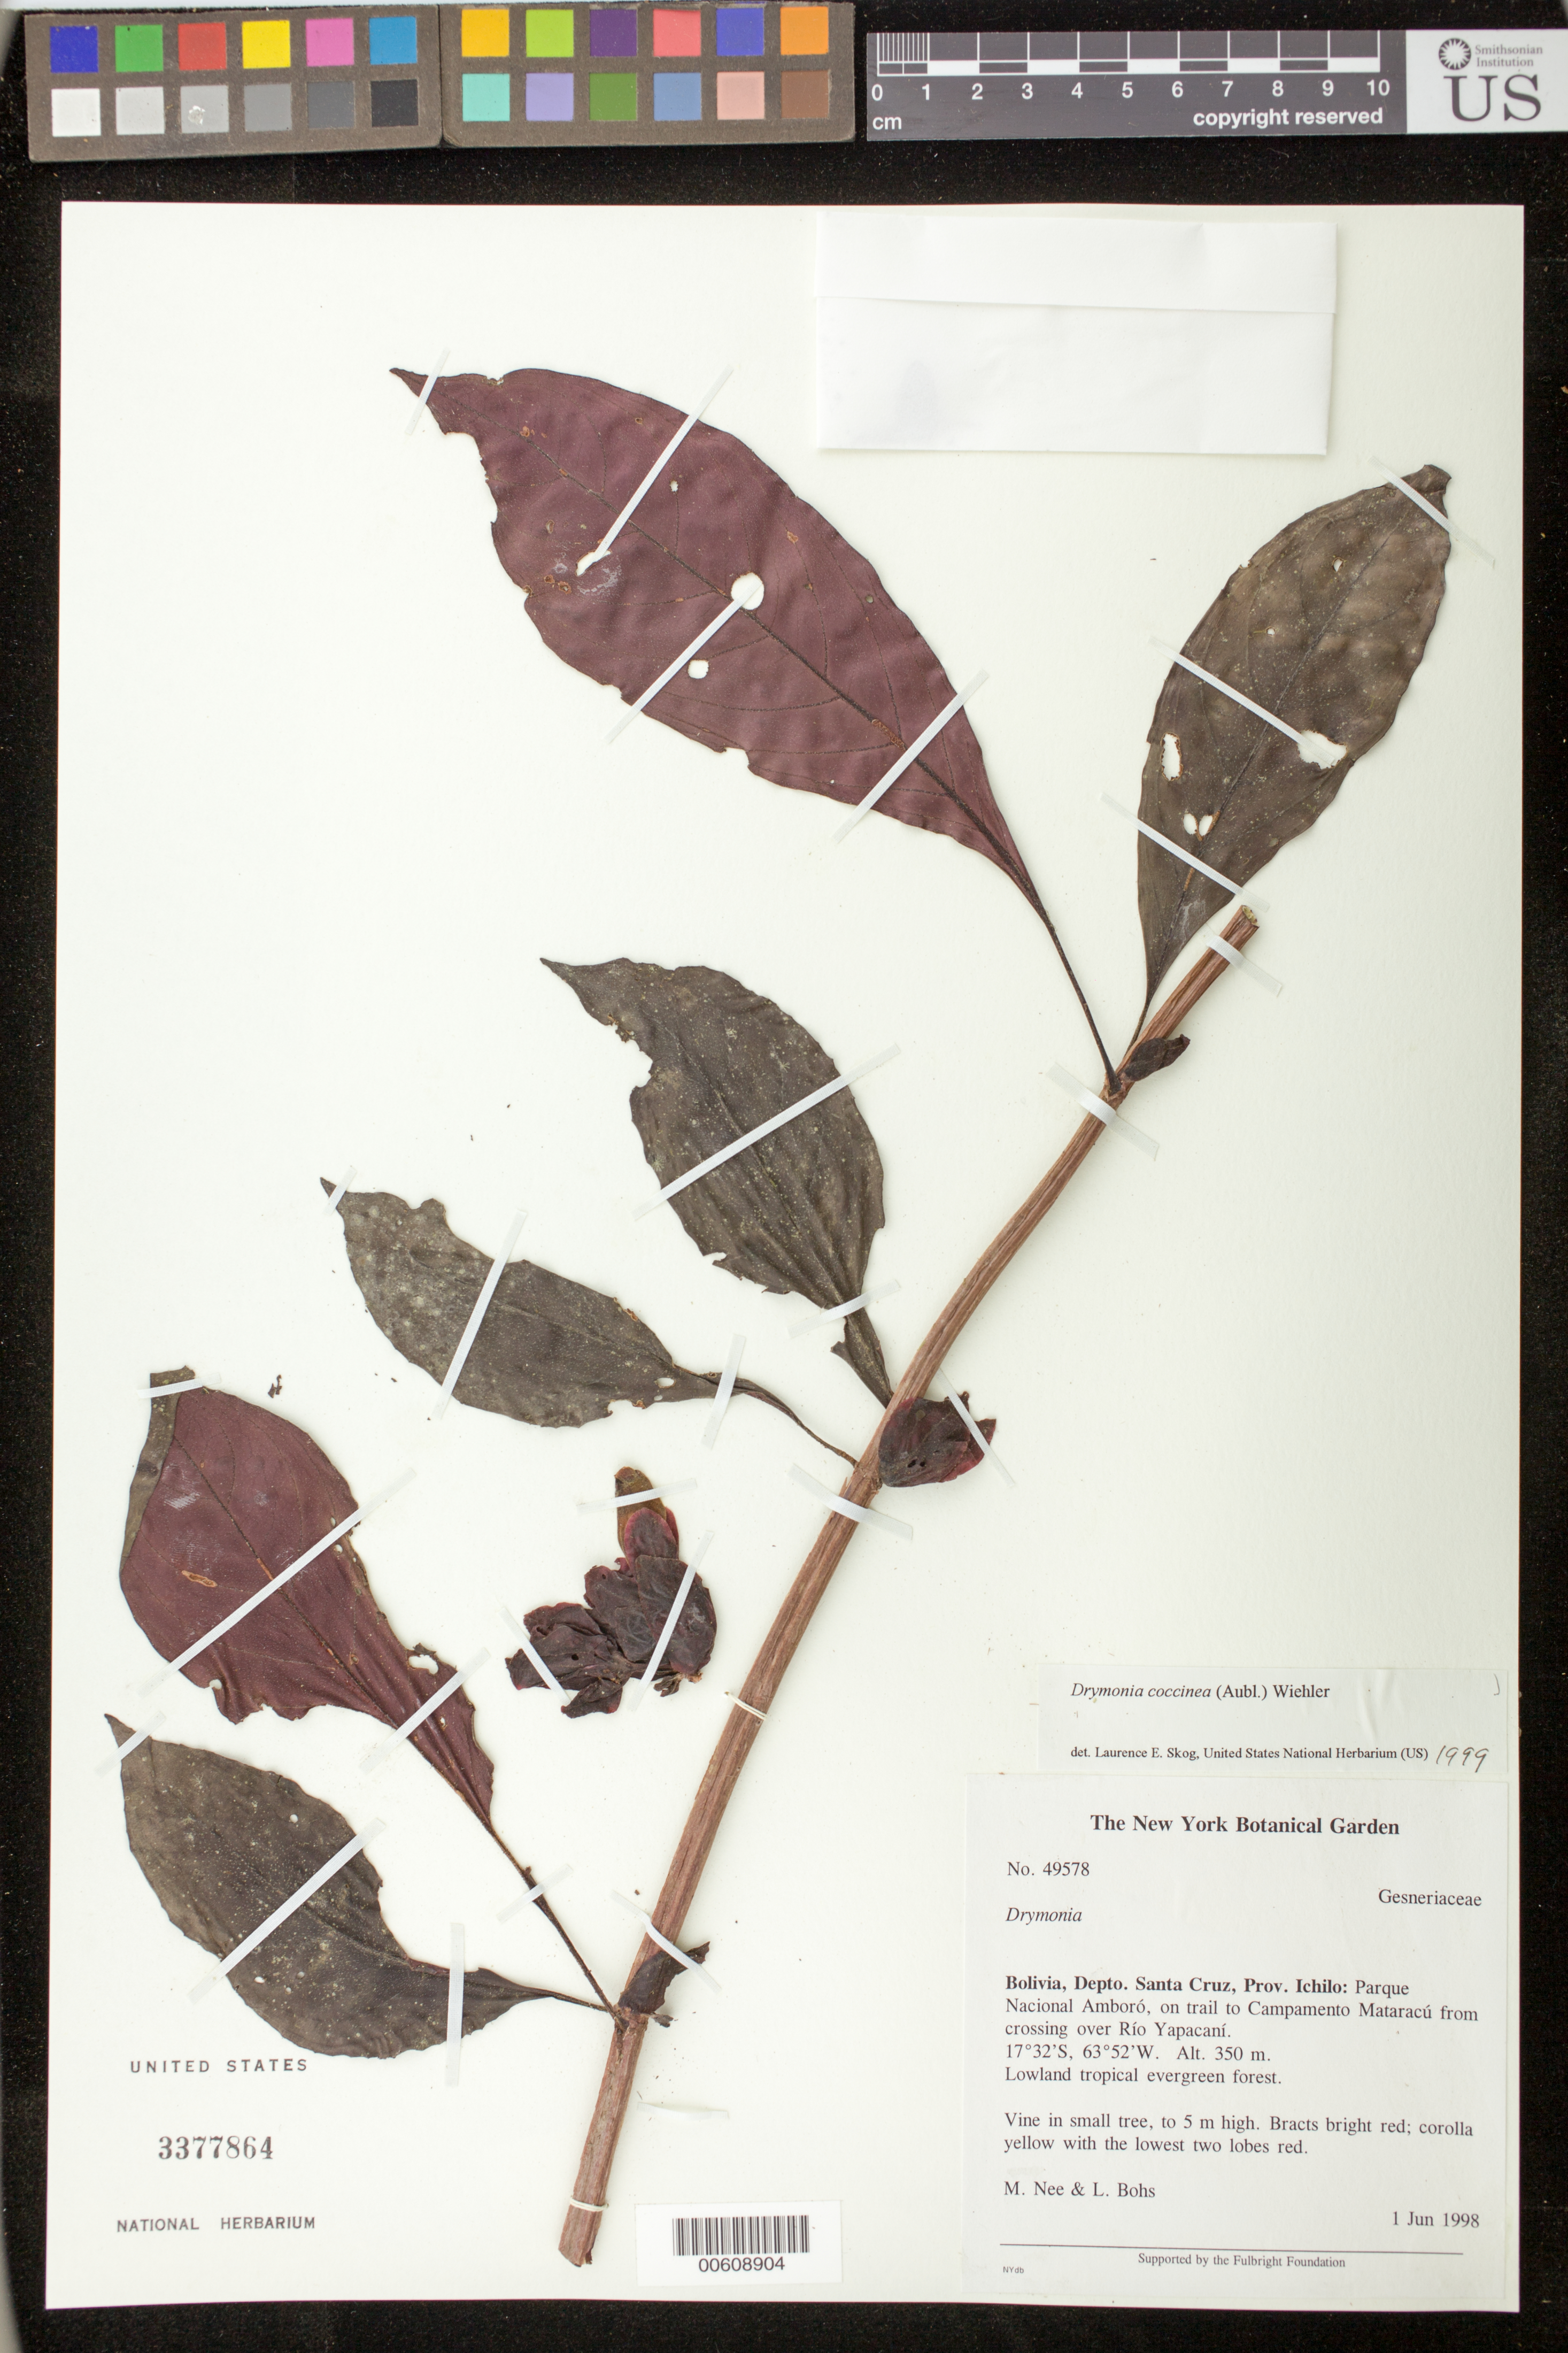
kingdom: Plantae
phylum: Tracheophyta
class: Magnoliopsida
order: Lamiales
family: Gesneriaceae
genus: Drymonia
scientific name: Drymonia coccinea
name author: (Aubl.) Wiehler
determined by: Skog, Laurence E.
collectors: M. Nee & L. A. Bohs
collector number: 49578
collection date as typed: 01 Jun 1998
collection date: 1998-06-01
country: Bolivia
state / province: Santa Cruz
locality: Prov. Ichilo: Parque Nacional Amboró, on trail to Campamento Mataracú from crossing over Río Yapacaní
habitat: Lowland tropical evergreen forest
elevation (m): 350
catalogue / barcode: US 3377864